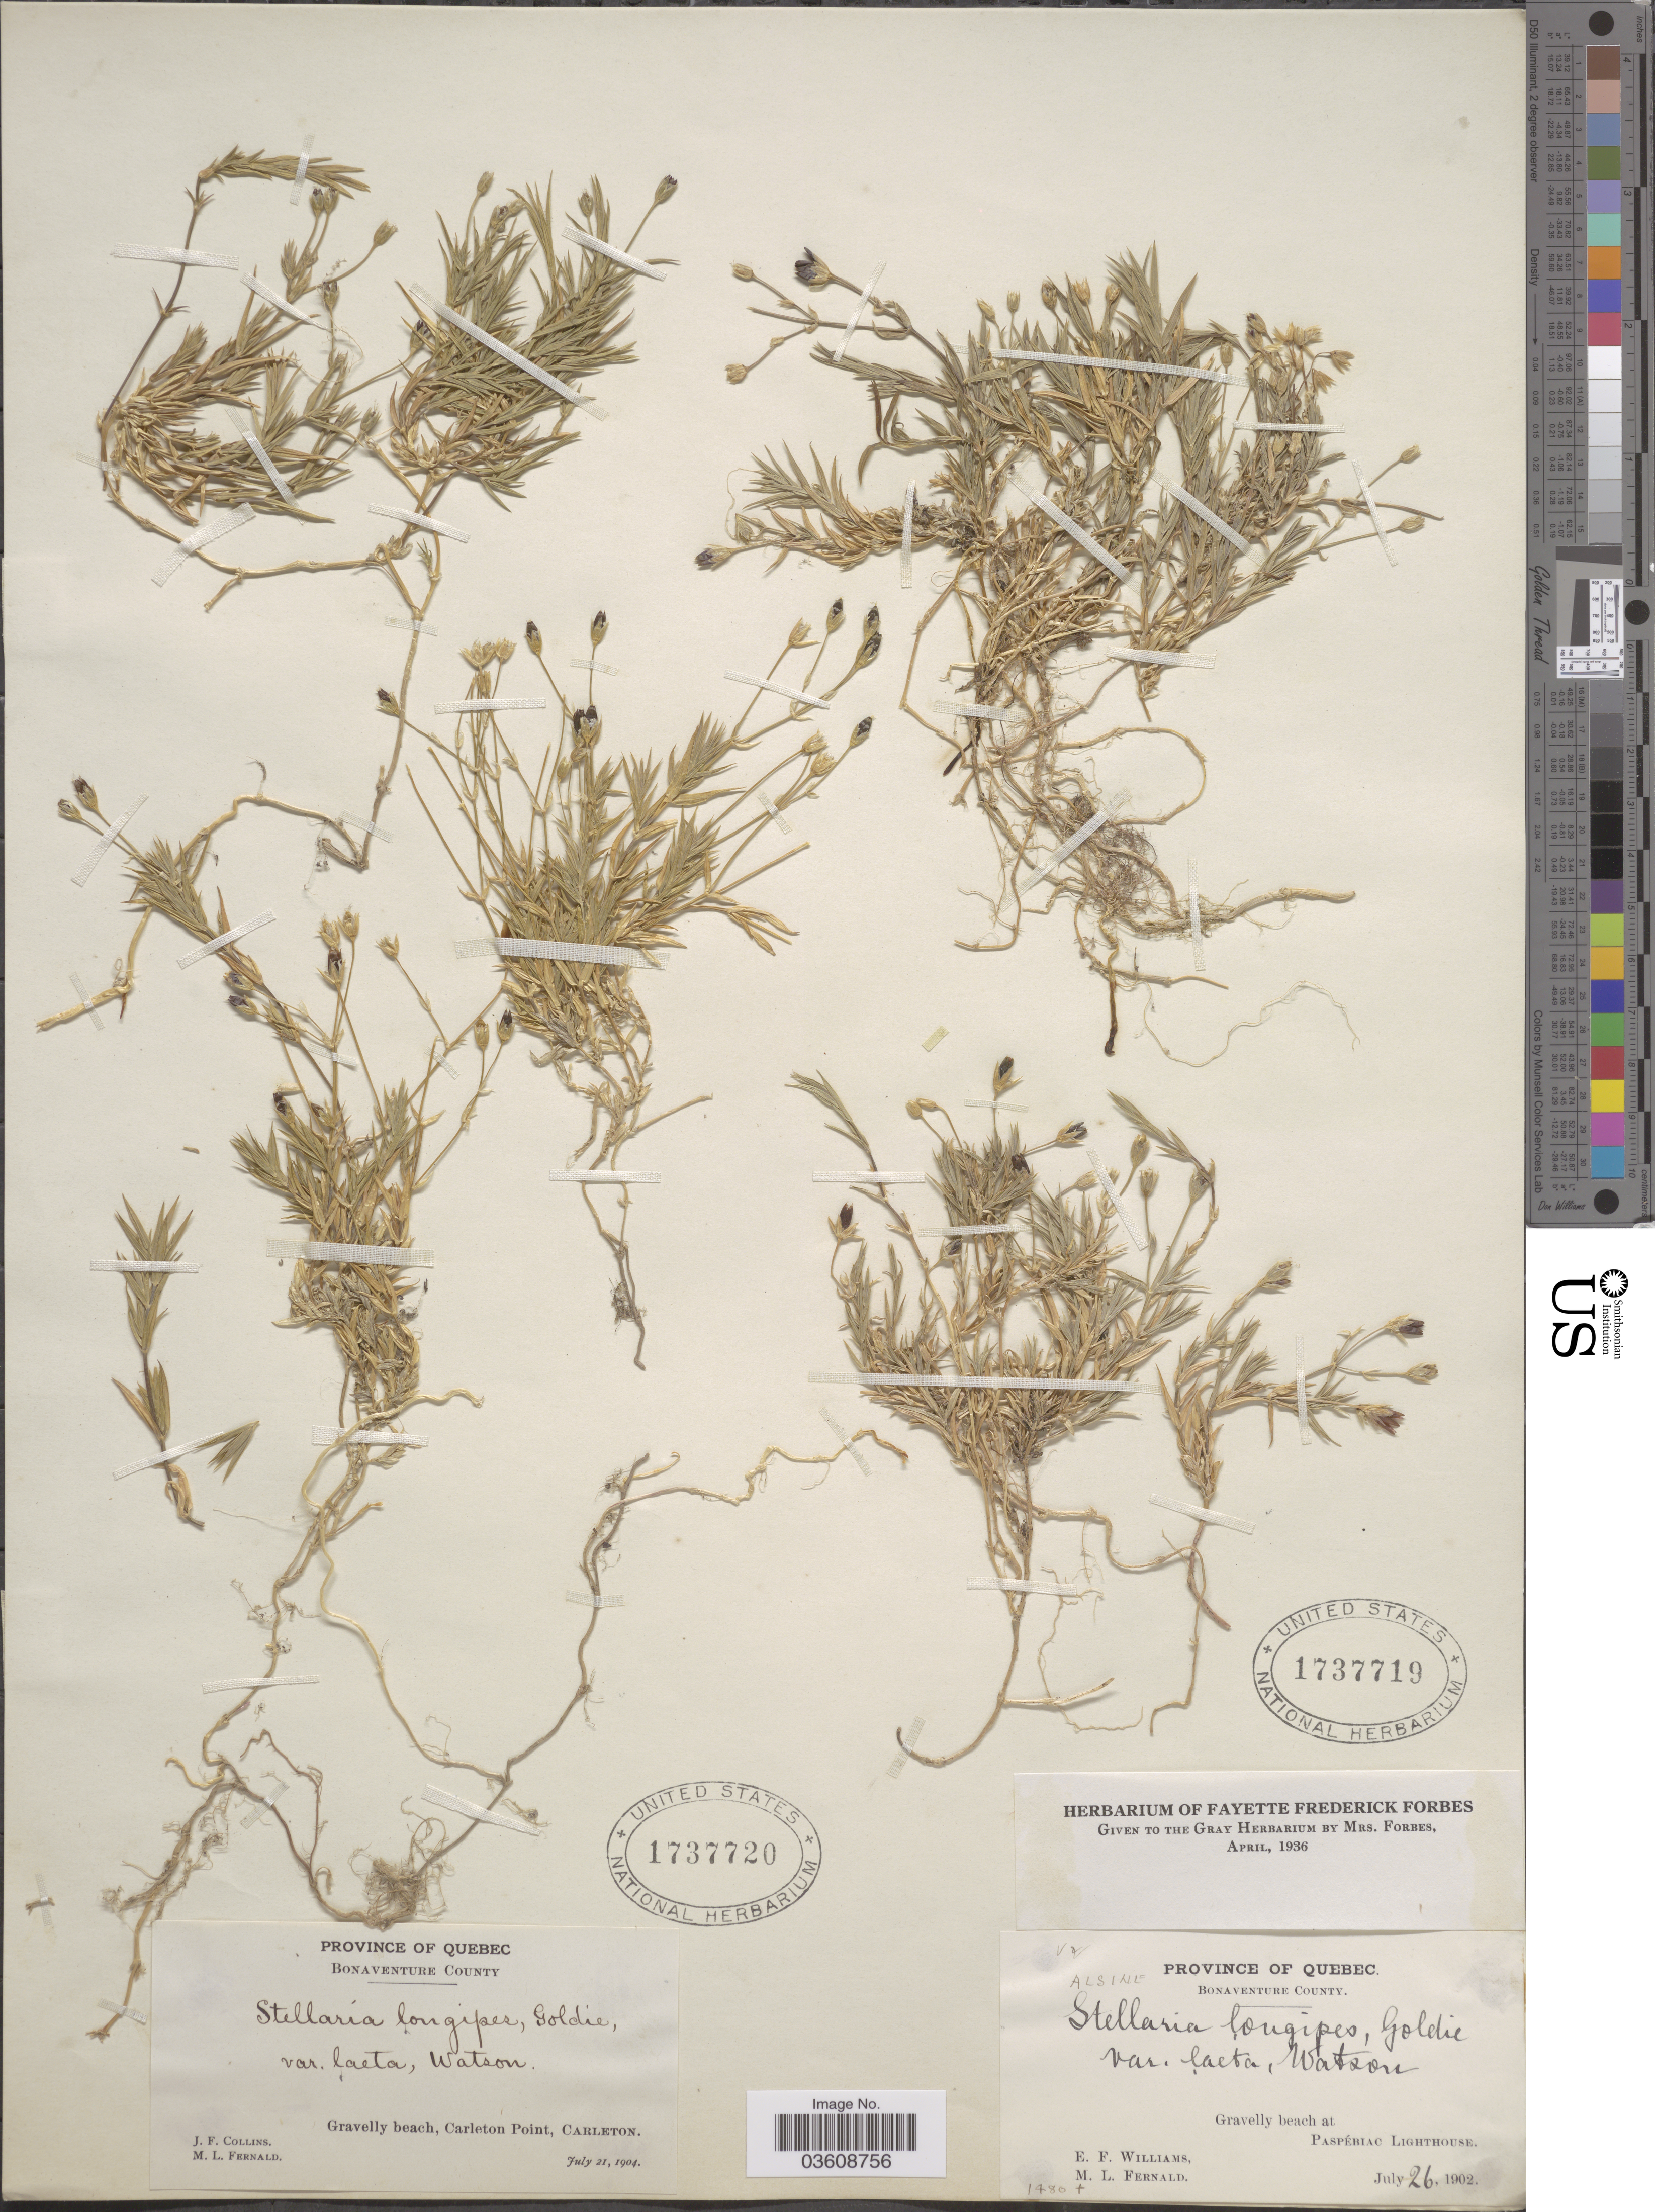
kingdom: Plantae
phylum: Tracheophyta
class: Magnoliopsida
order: Caryophyllales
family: Caryophyllaceae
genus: Stellaria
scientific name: Stellaria longipes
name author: Goldie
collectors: E. Williams & M. L. Fernald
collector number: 1480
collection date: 1902-07-26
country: Canada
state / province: Quebec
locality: Bonaventure County. Paspéblac Lighthouse.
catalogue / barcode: US 1737719-2